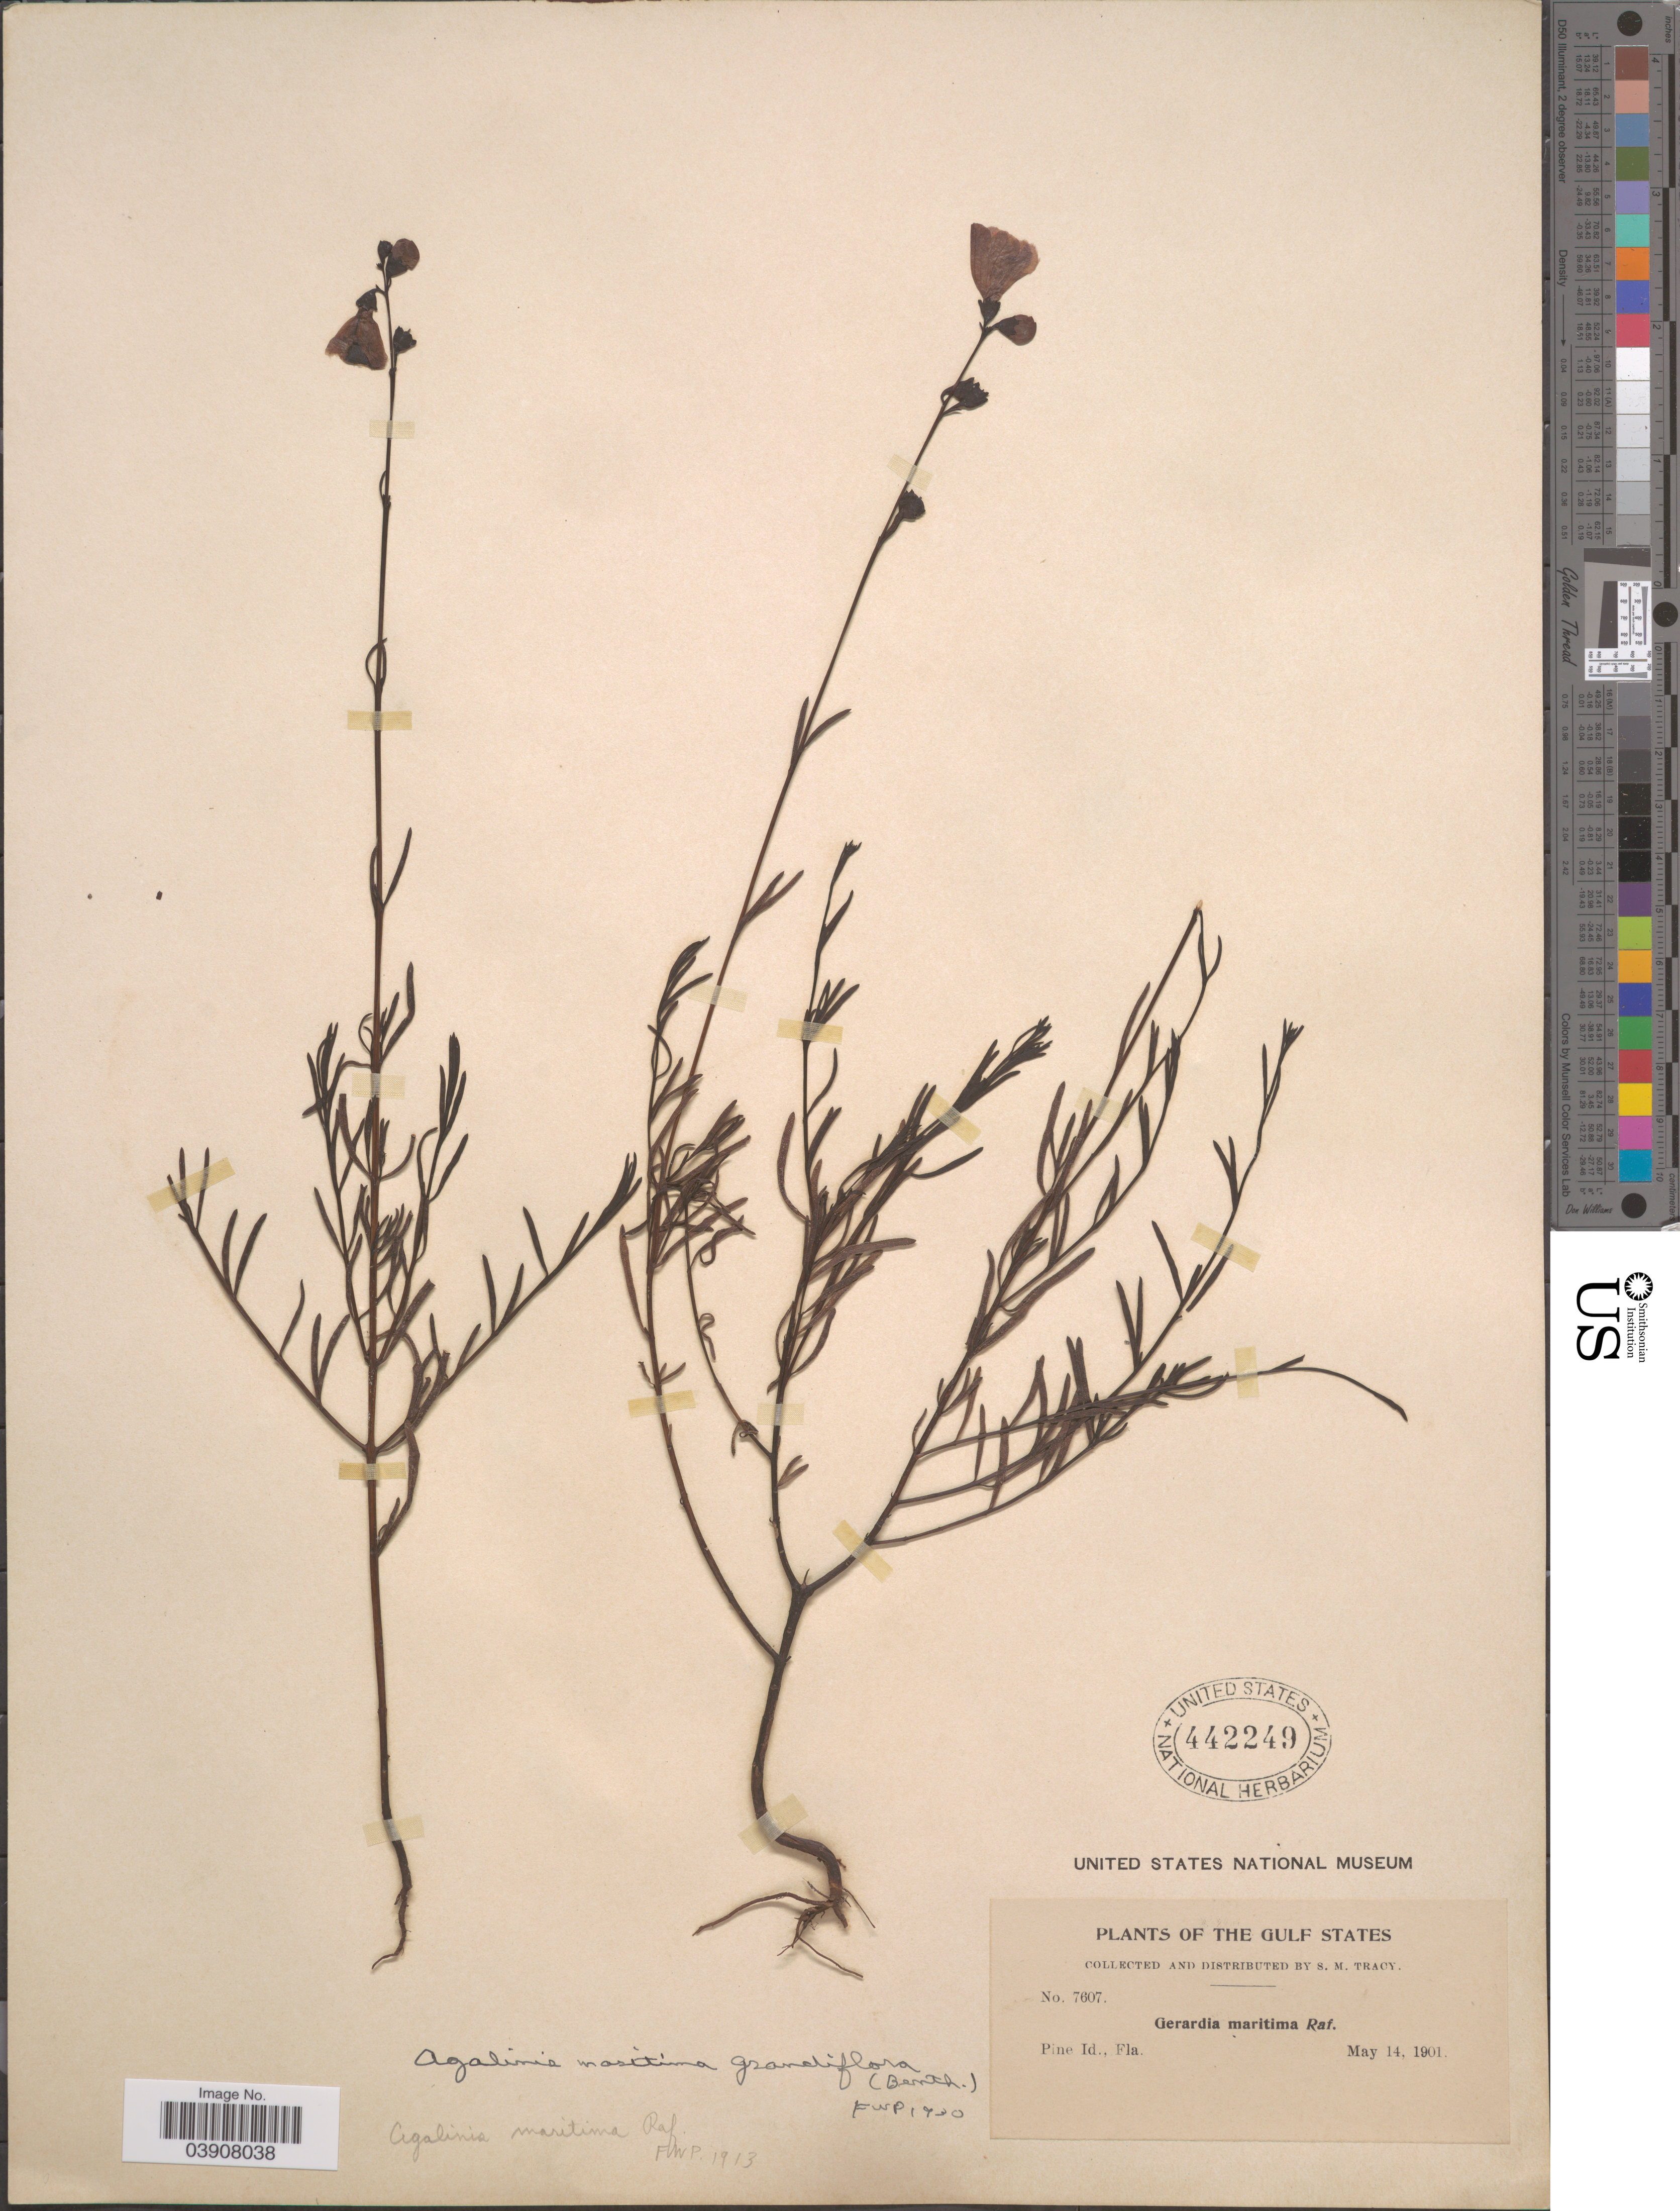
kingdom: Plantae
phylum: Tracheophyta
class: Magnoliopsida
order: Lamiales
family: Orobanchaceae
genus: Agalinis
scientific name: Agalinis maritima var. grandiflora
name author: (Benth.) Pennell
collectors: S. M. Tracy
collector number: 7607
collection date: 1901-05-14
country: United States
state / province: Florida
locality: The Gulf States. Pine Id.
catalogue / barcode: US 442249